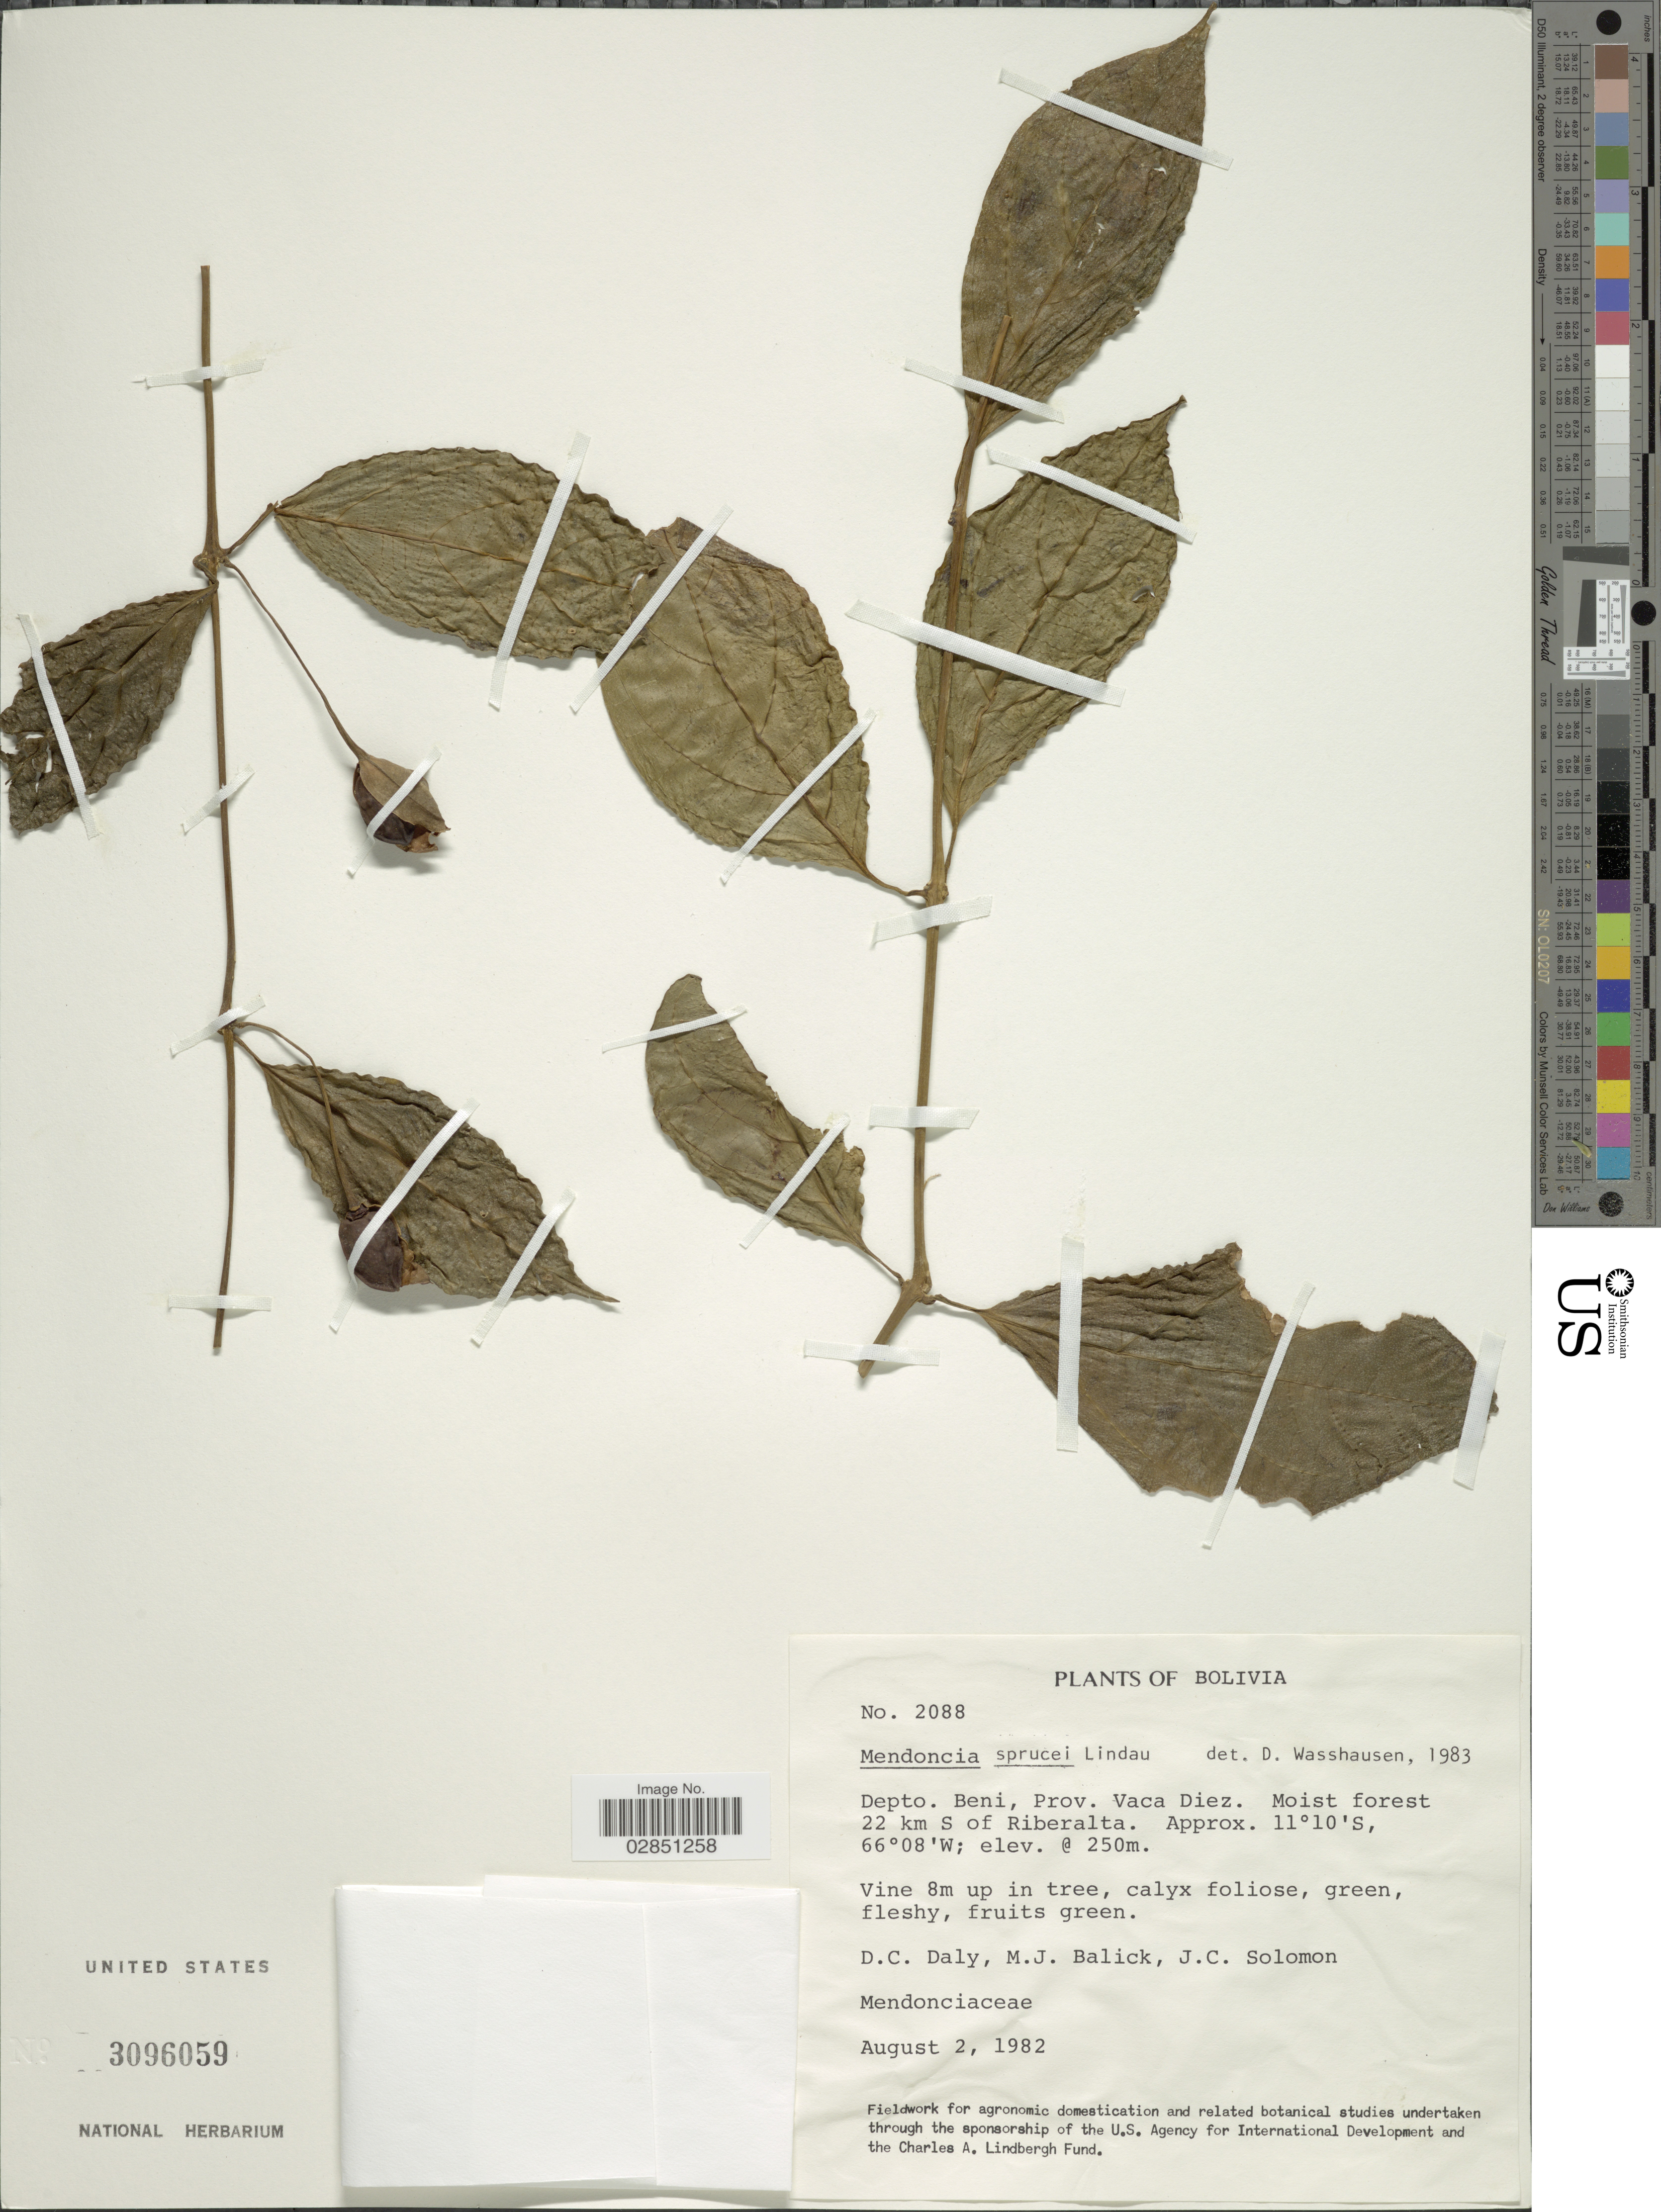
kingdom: Plantae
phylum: Tracheophyta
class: Magnoliopsida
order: Lamiales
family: Acanthaceae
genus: Mendoncia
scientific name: Mendoncia meyeniana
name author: Nees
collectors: D. C. Daly, M. J. Balick & J. C. Solomon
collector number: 2088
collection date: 1982-08-02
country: Bolivia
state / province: Beni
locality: Depto. Beni, Prov. Vaca Diez. Moist forest 22 km S of Riberalta.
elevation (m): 250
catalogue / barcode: US 3096059